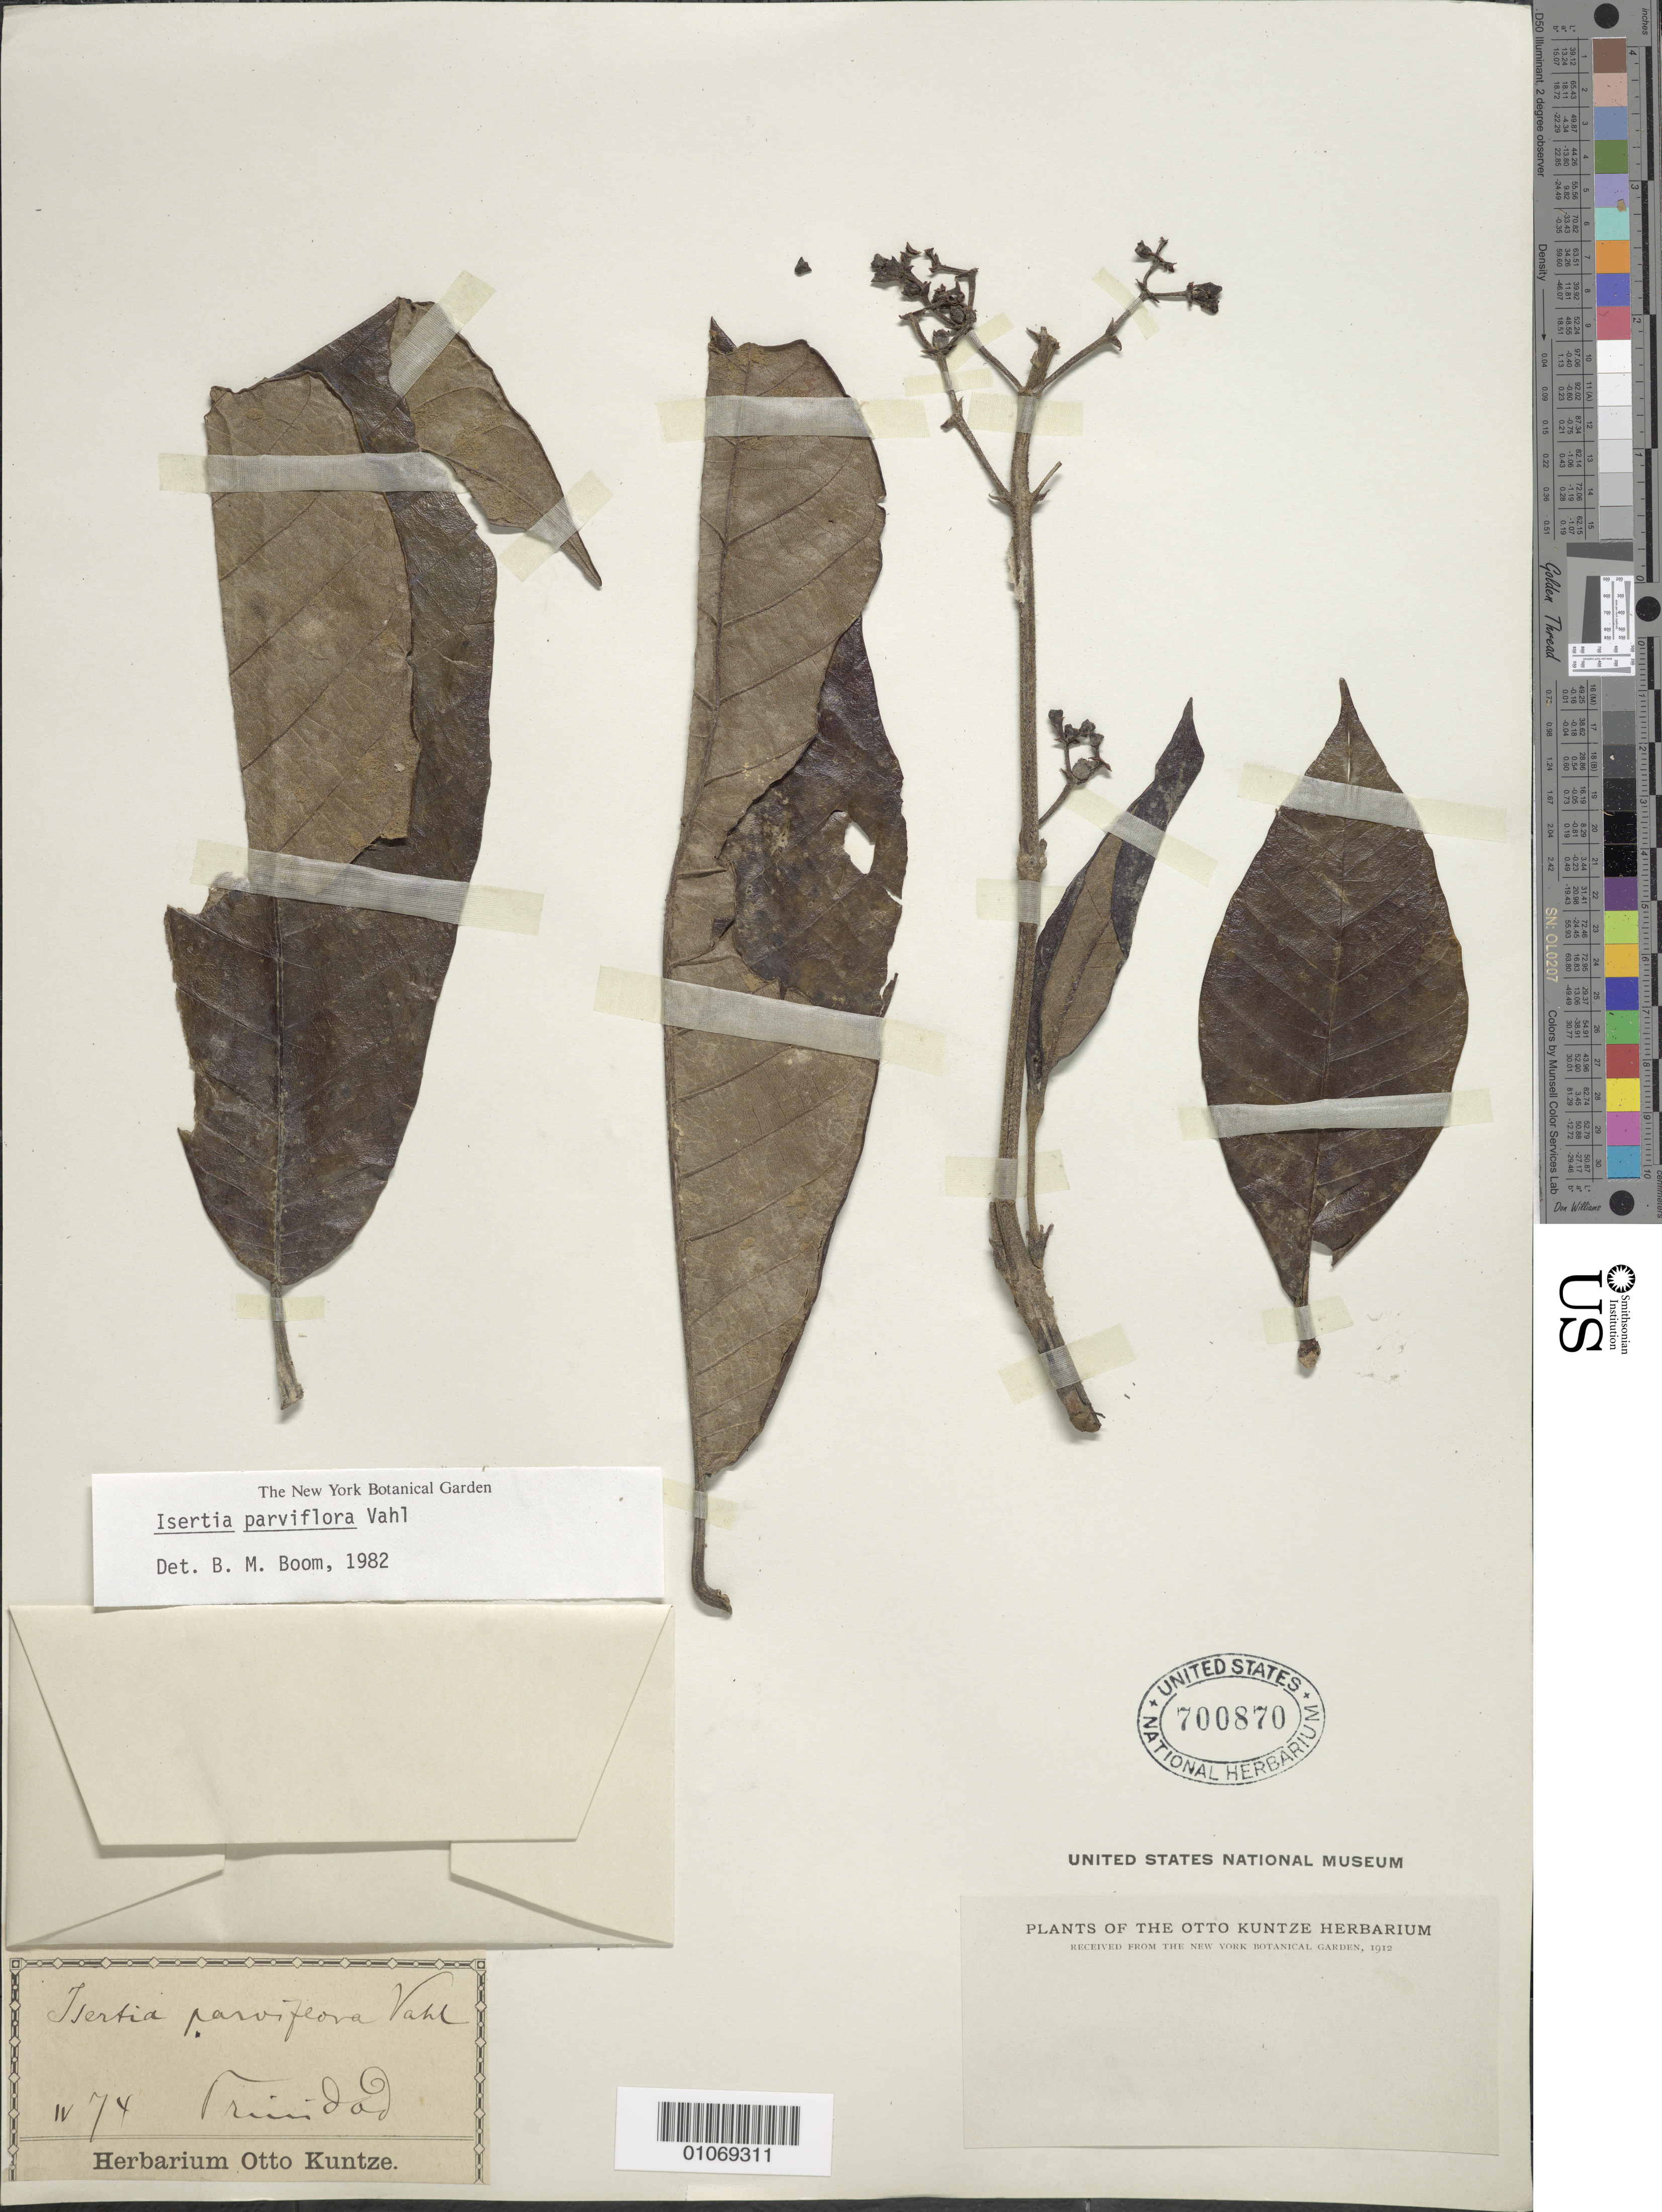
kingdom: Plantae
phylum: Tracheophyta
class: Magnoliopsida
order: Gentianales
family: Rubiaceae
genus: Isertia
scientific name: Isertia parviflora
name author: Vahl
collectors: C.E.O. Kuntze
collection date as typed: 01 Nov 1874 to 30 Nov 1874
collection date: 1874-11-01/1874-11-30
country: Trinidad and Tobago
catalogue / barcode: US 700870